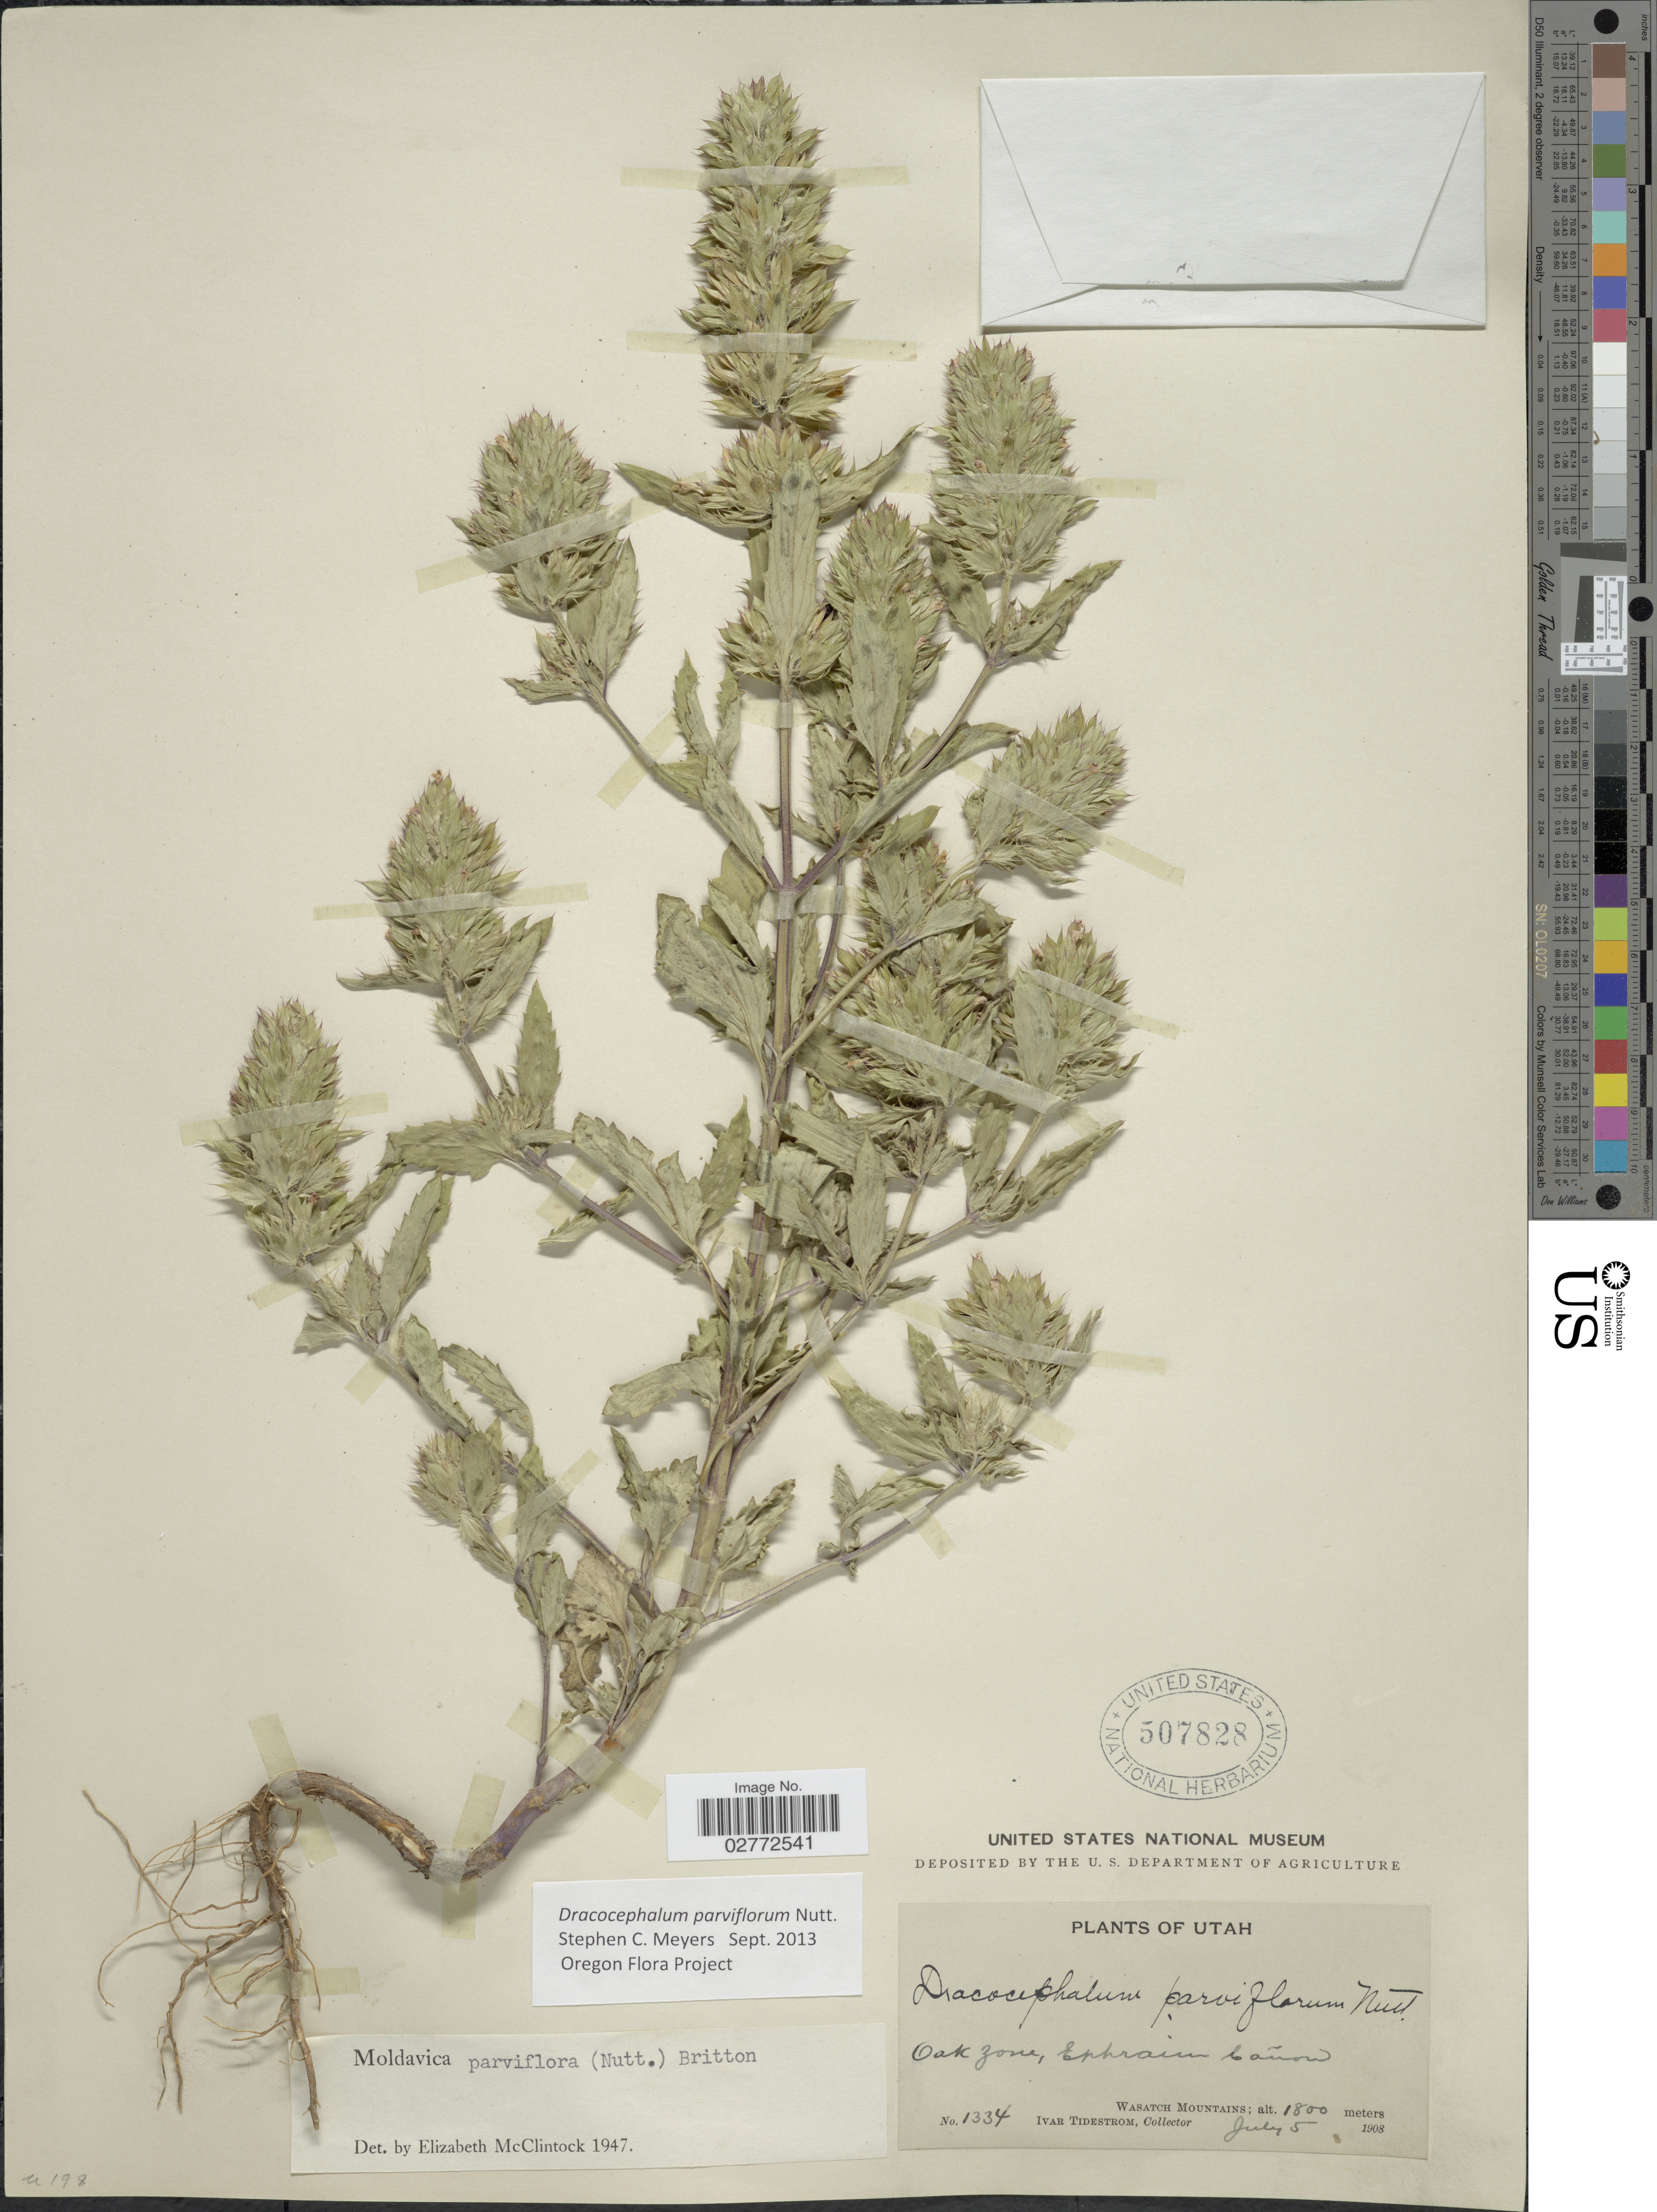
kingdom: Plantae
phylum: Tracheophyta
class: Magnoliopsida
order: Lamiales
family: Lamiaceae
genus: Dracocephalum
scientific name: Dracocephalum parviflorum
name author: Nutt.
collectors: I. F. Tidestrom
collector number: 1334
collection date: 1908-07-05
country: United States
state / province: Utah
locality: Oak zone, Ephraim Cañon. Wasatch Mountains.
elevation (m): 1800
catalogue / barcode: US 507828